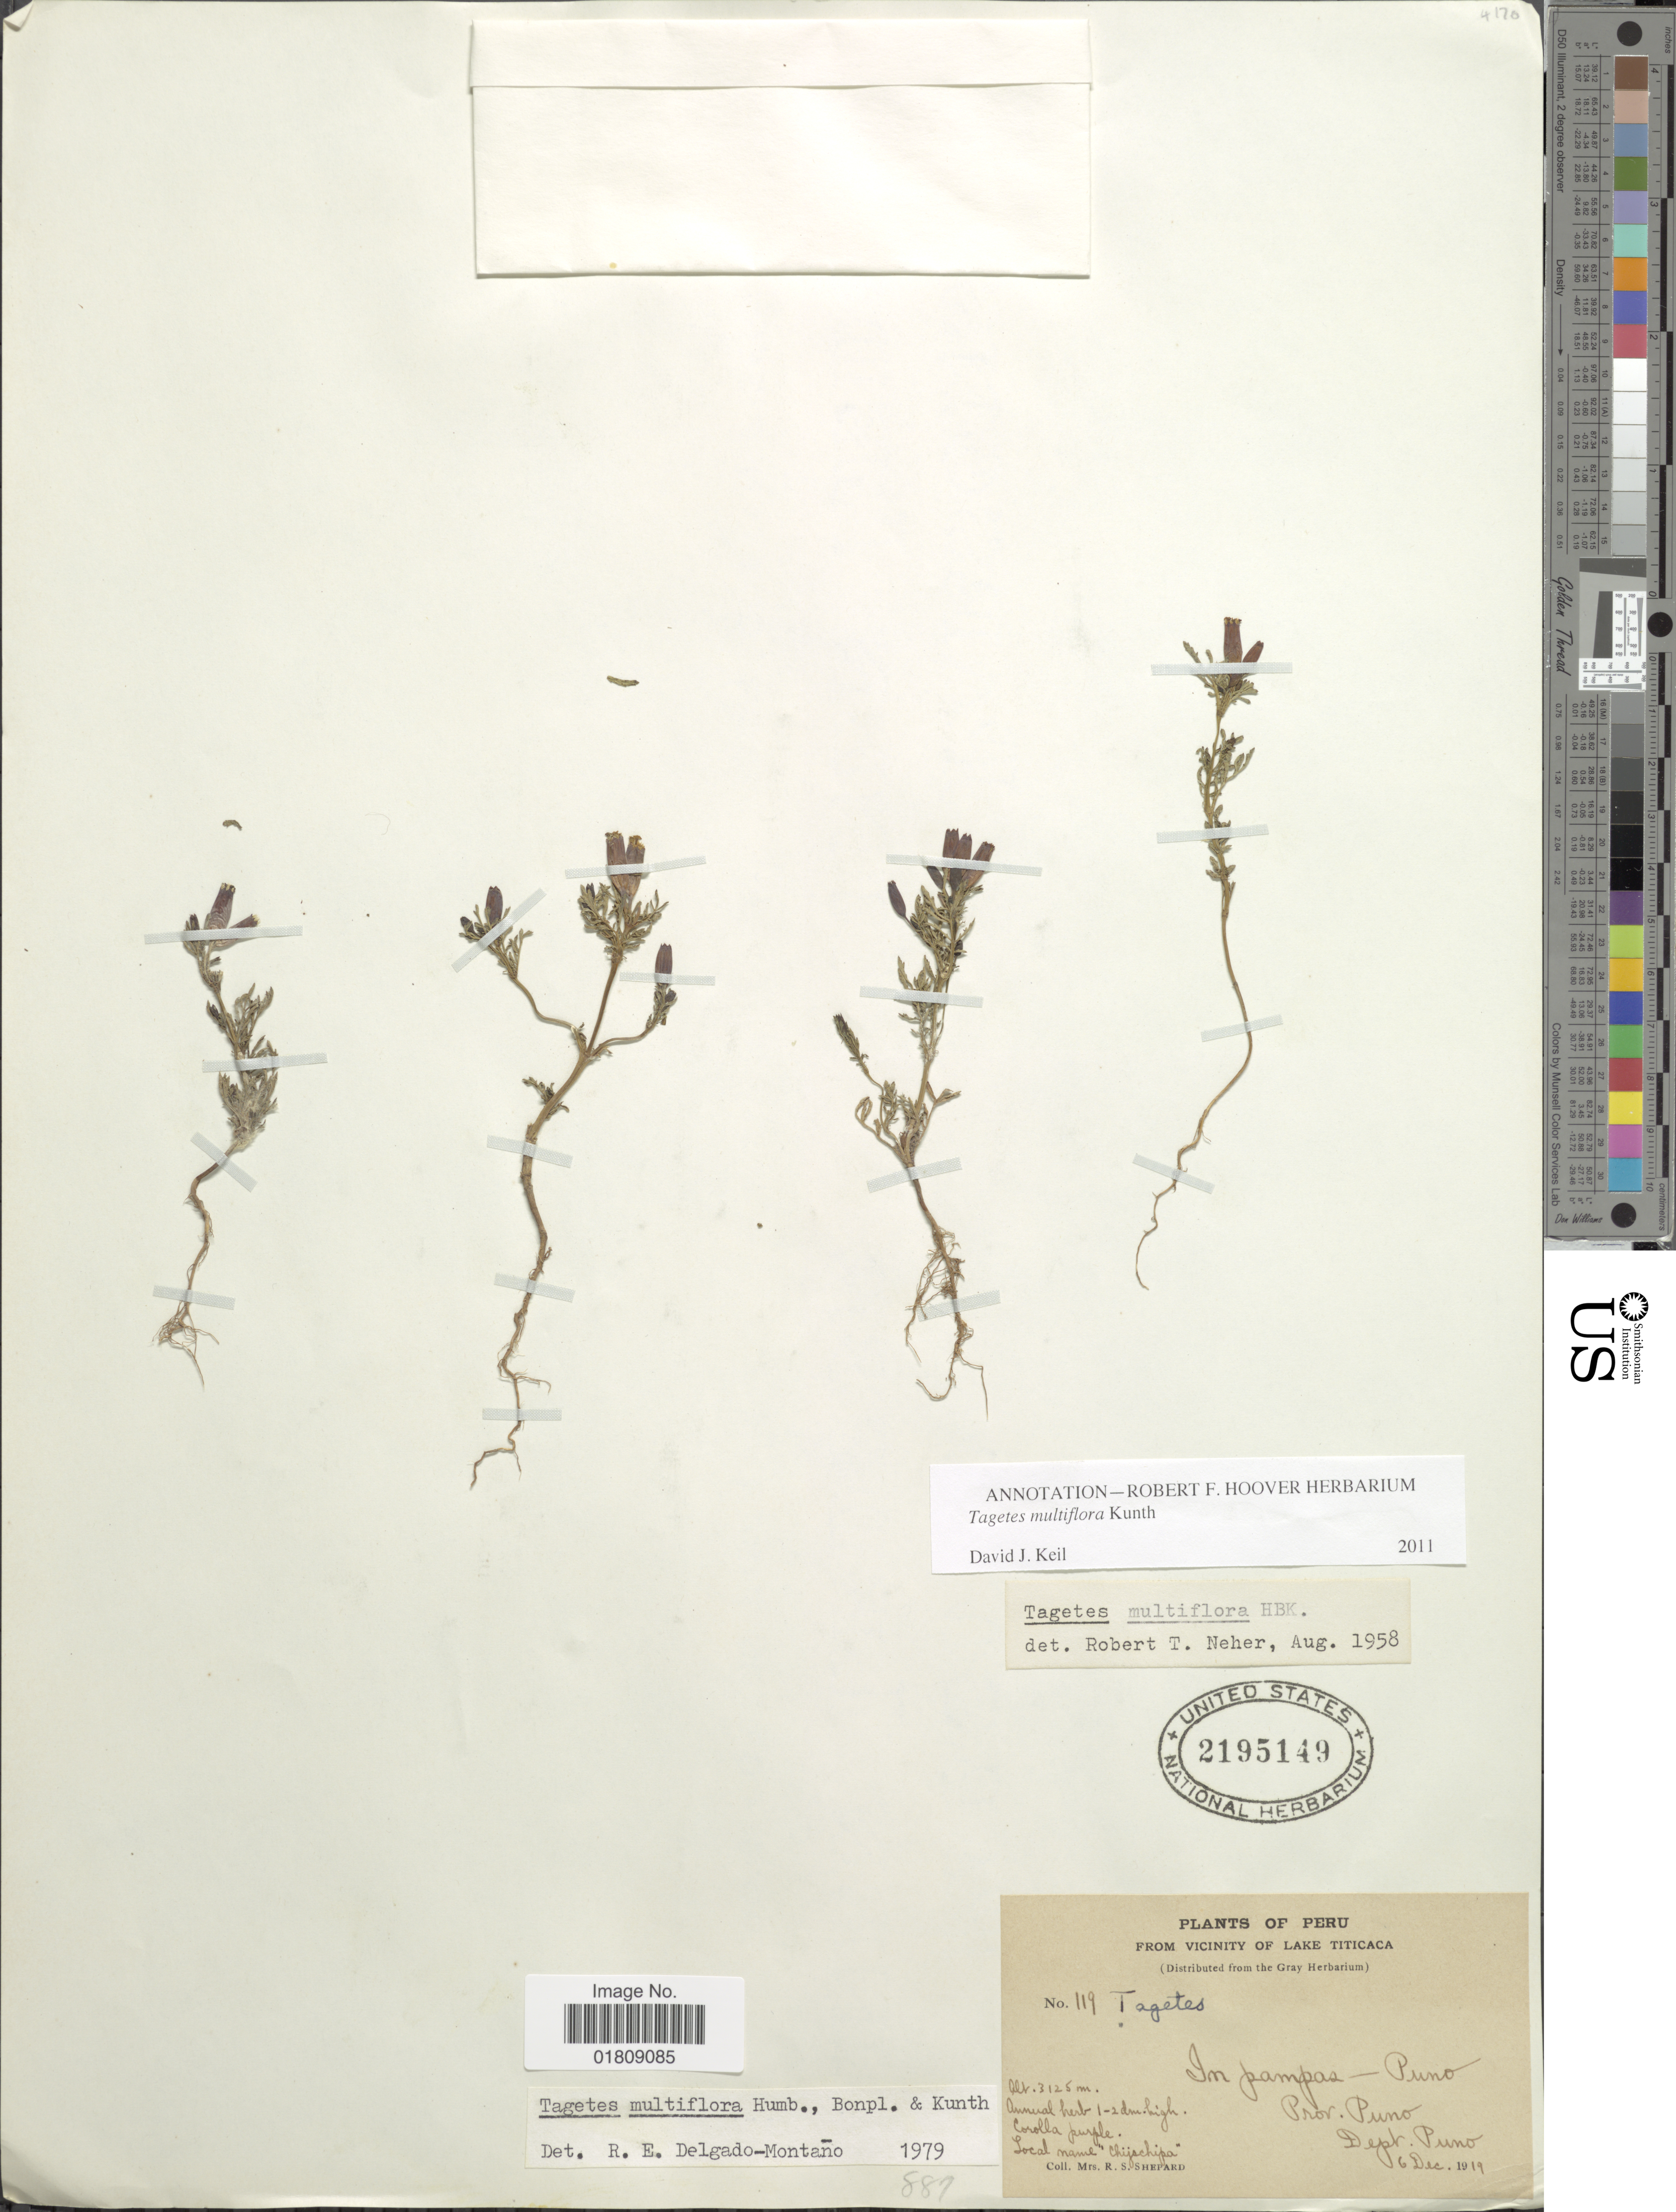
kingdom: Plantae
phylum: Tracheophyta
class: Magnoliopsida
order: Asterales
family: Asteraceae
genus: Tagetes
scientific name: Tagetes multiflora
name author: Kunth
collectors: R. Shepard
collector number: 119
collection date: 1919-12-06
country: Peru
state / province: Puno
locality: Vicinity of Lake Titicaca, Pampas-Puno, Prov. Puno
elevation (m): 3125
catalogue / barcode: US 2195149